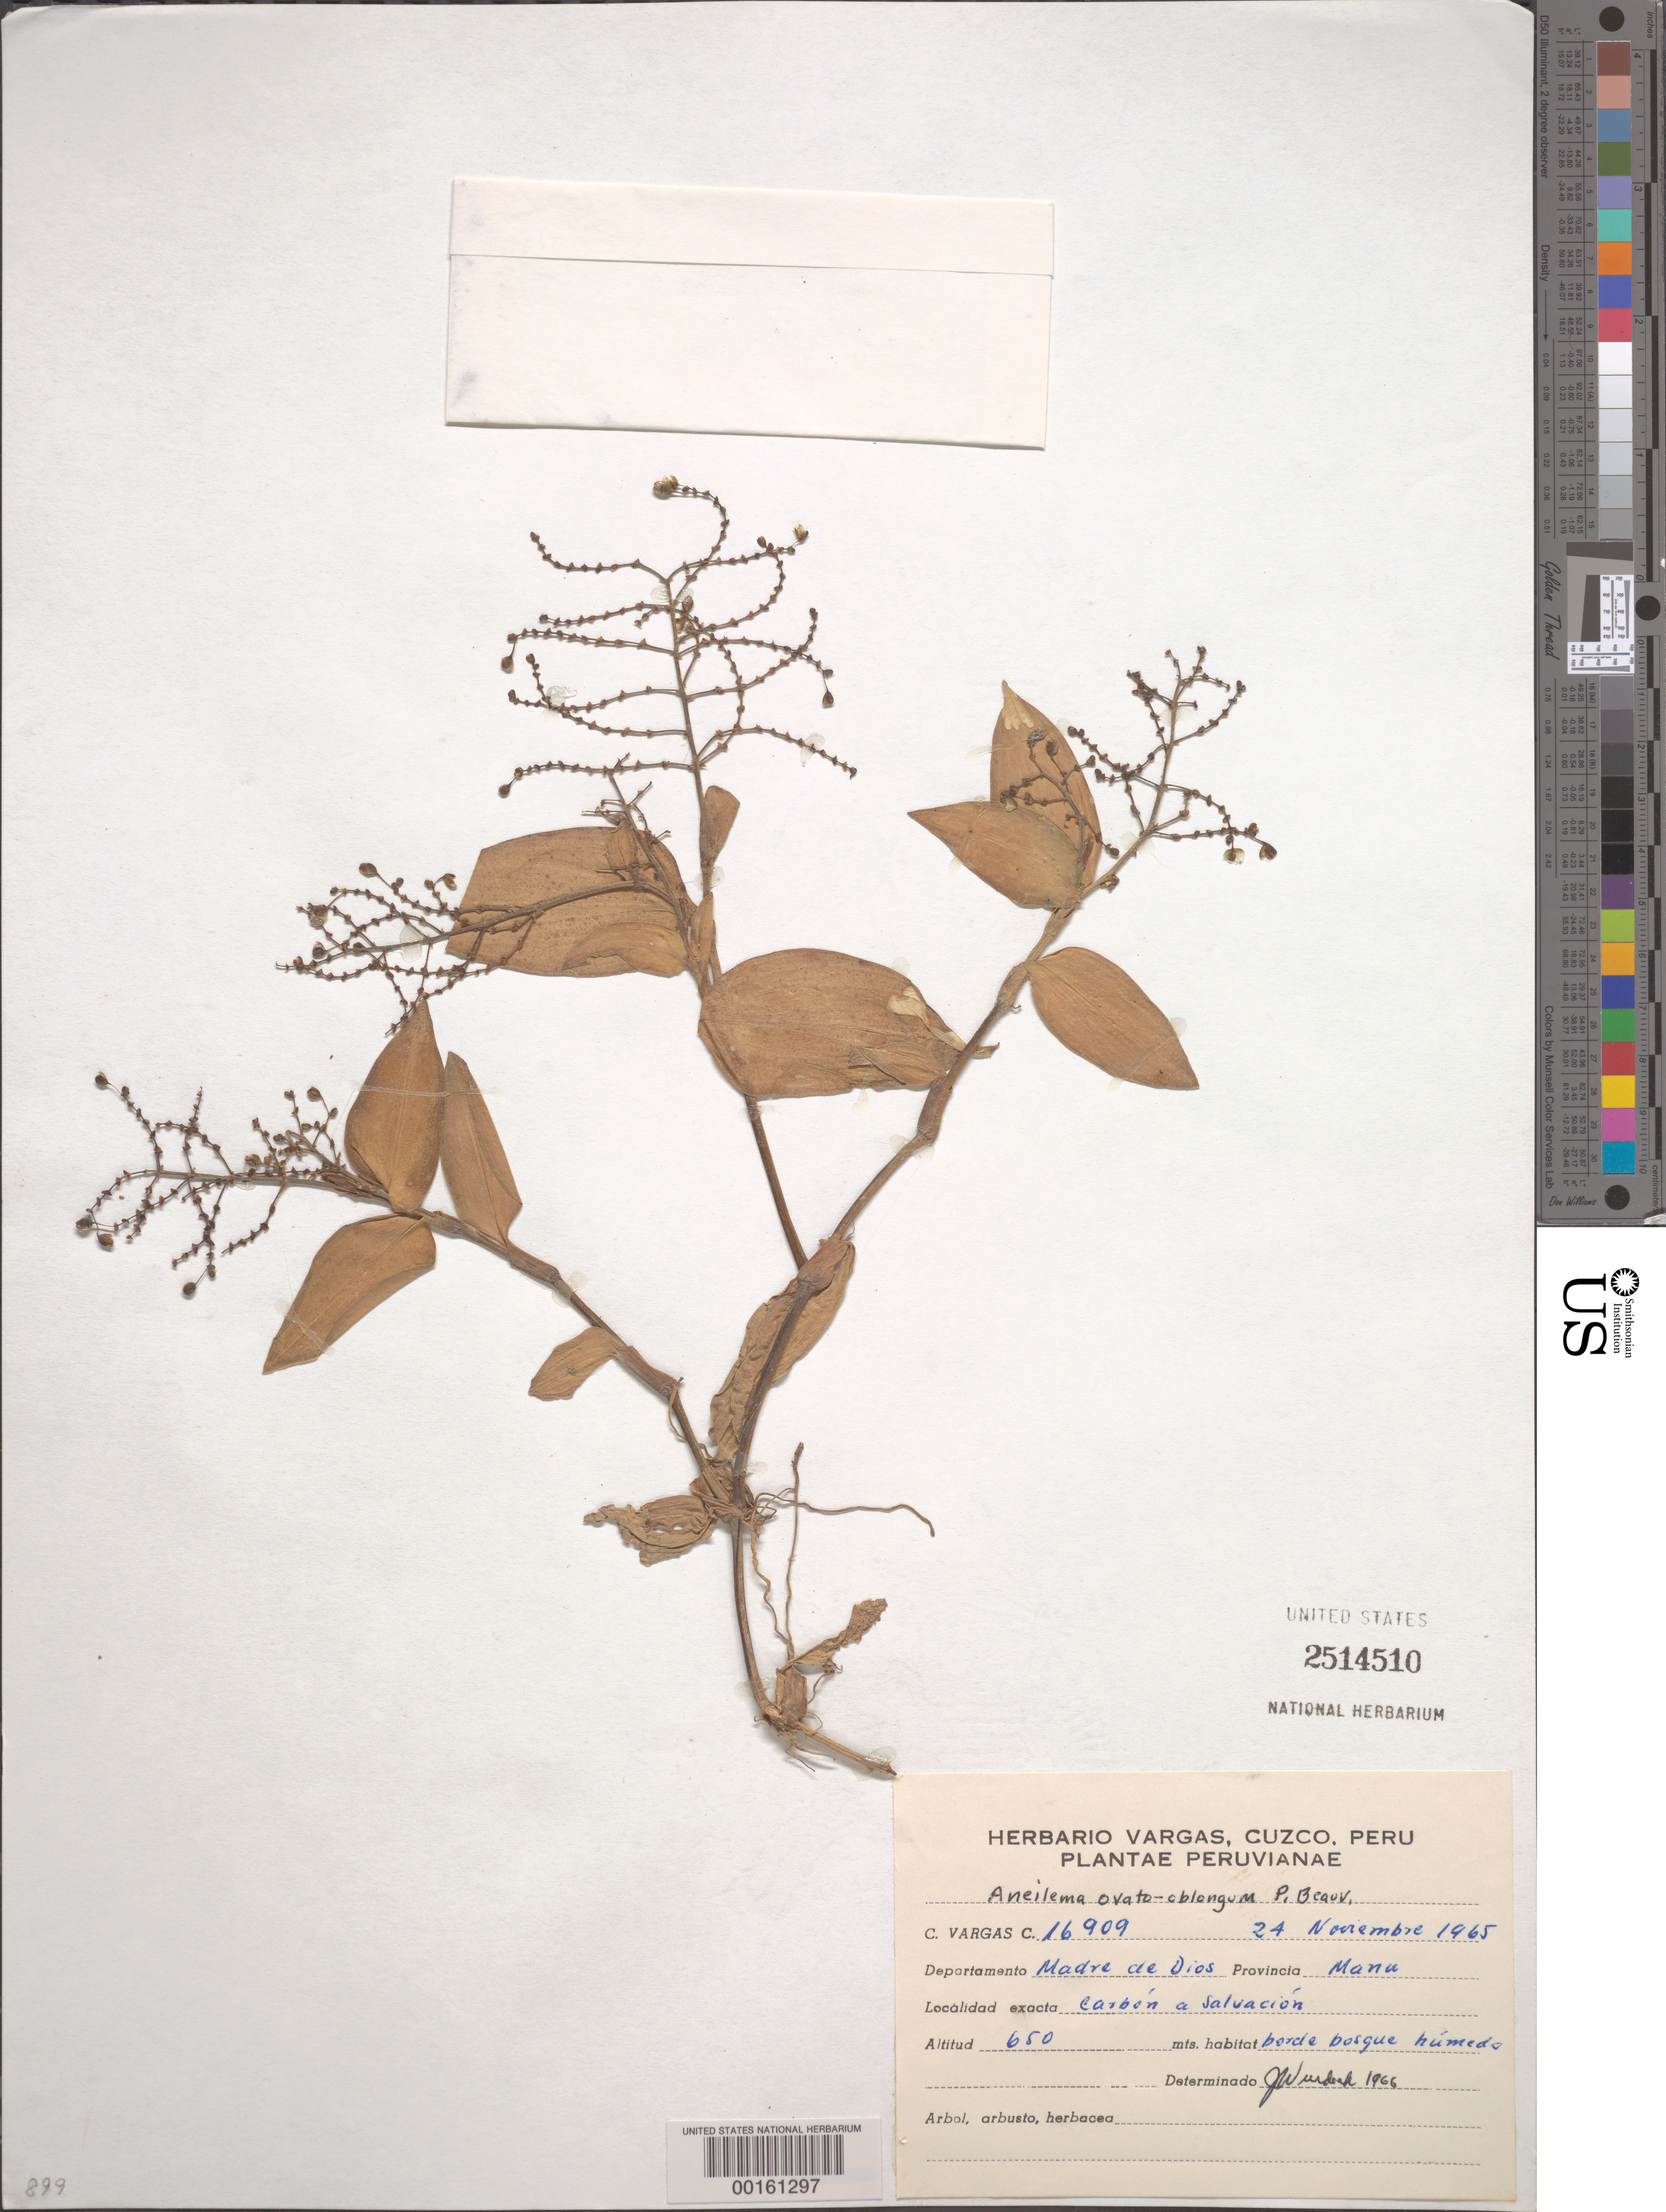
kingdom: Plantae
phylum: Tracheophyta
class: Liliopsida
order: Commelinales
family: Commelinaceae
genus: Aneilema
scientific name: Aneilema umbrosum subsp. ovato-oblongum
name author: (P. Beauv.) J.K. Morton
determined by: Murdock, J. W.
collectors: C. Vargas Calderón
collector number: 16909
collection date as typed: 24 Nov 1965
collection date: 1965-11-24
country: Peru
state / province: Madre de Dios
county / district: Manú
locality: Carbon a salvacion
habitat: Edge of moist forest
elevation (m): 650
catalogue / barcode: US 2514510